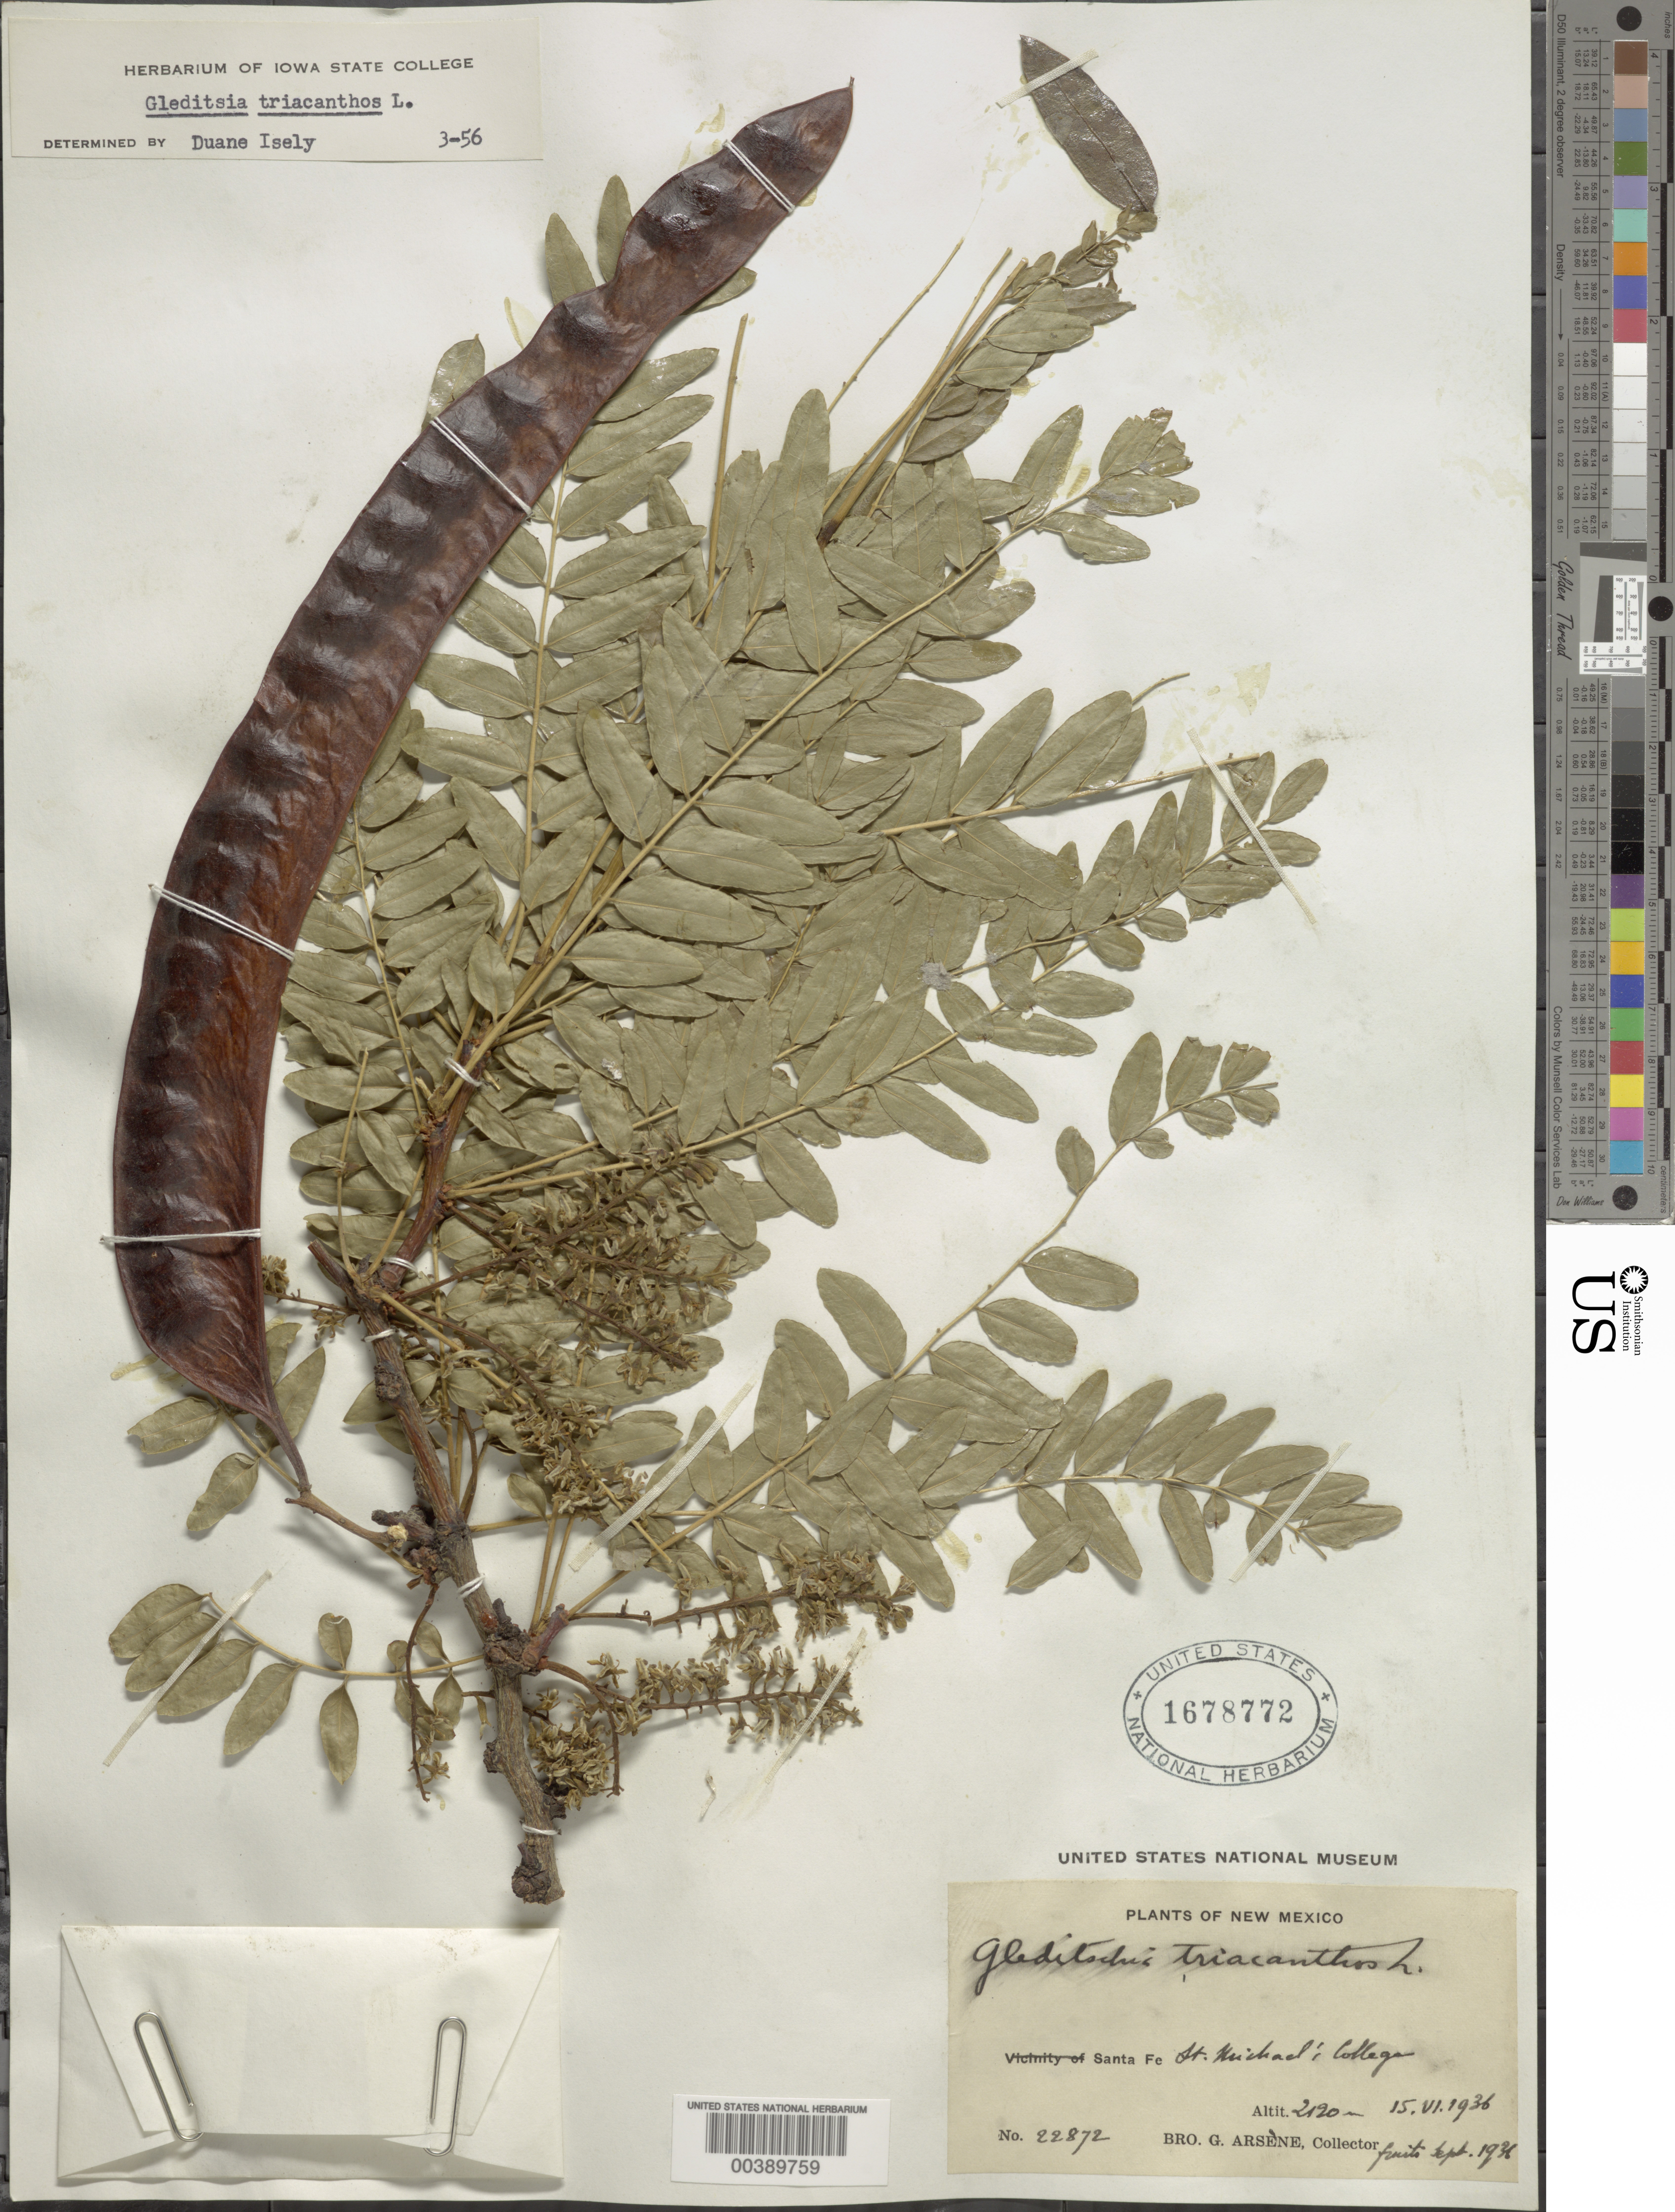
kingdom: Plantae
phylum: Tracheophyta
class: Magnoliopsida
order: Fabales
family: Fabaceae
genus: Gleditsia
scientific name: Gleditsia triacanthos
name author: L.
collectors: Bro. G. Arsène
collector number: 22872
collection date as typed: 15 Jun 1936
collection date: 1936-06-15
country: United States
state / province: New Mexico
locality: Santa fe; st. michael: college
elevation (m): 2120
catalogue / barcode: US 1678772